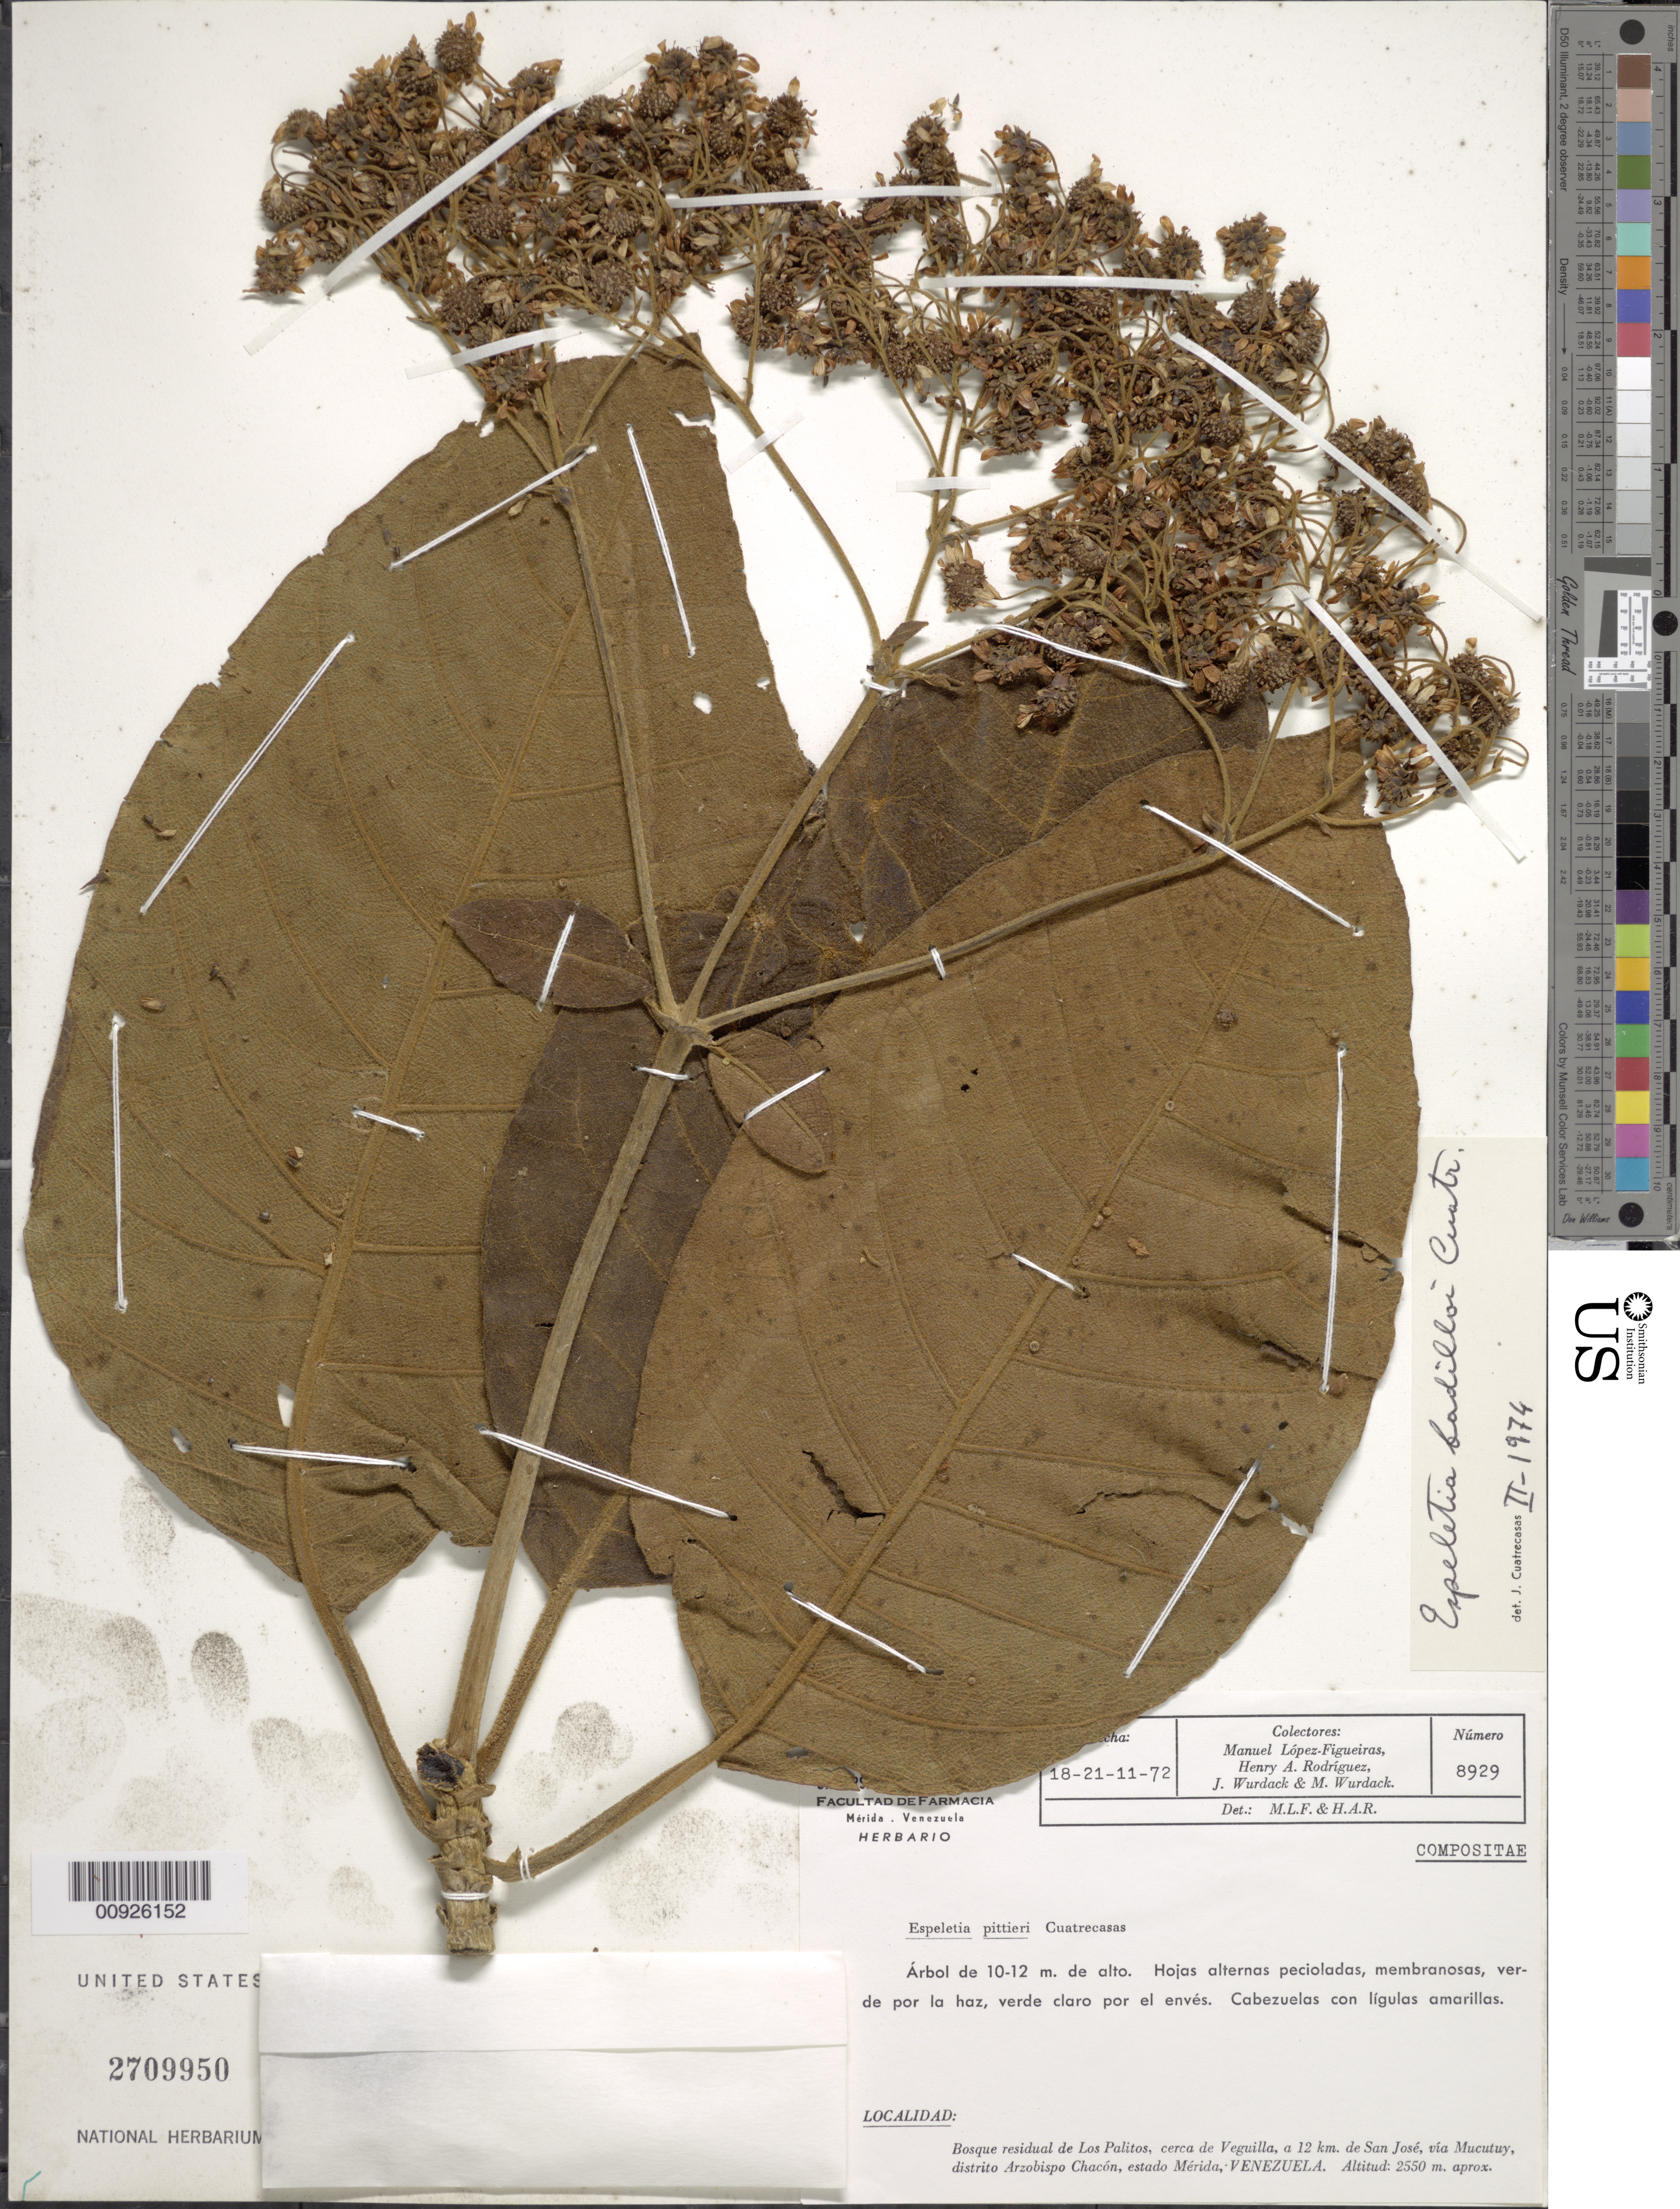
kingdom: Plantae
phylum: Tracheophyta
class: Magnoliopsida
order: Asterales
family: Asteraceae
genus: Carramboa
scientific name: Carramboa badilloi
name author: (Cuatrec.) Cuatrec.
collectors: M. López Figueiras, H. A. Rodriguez, J. J. Wurdack & M. L. Wurdack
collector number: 8929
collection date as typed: Transcribed d/m/y: 18/11/72 to 21/11/72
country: Venezuela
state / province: Mérida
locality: Bosque residual de Los Palitos, cerca de Veguilla, a 12 kkm. de San Jose, via Mucutuy, distrito Arzobispo Chacon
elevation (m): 2550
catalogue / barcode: US 2709950